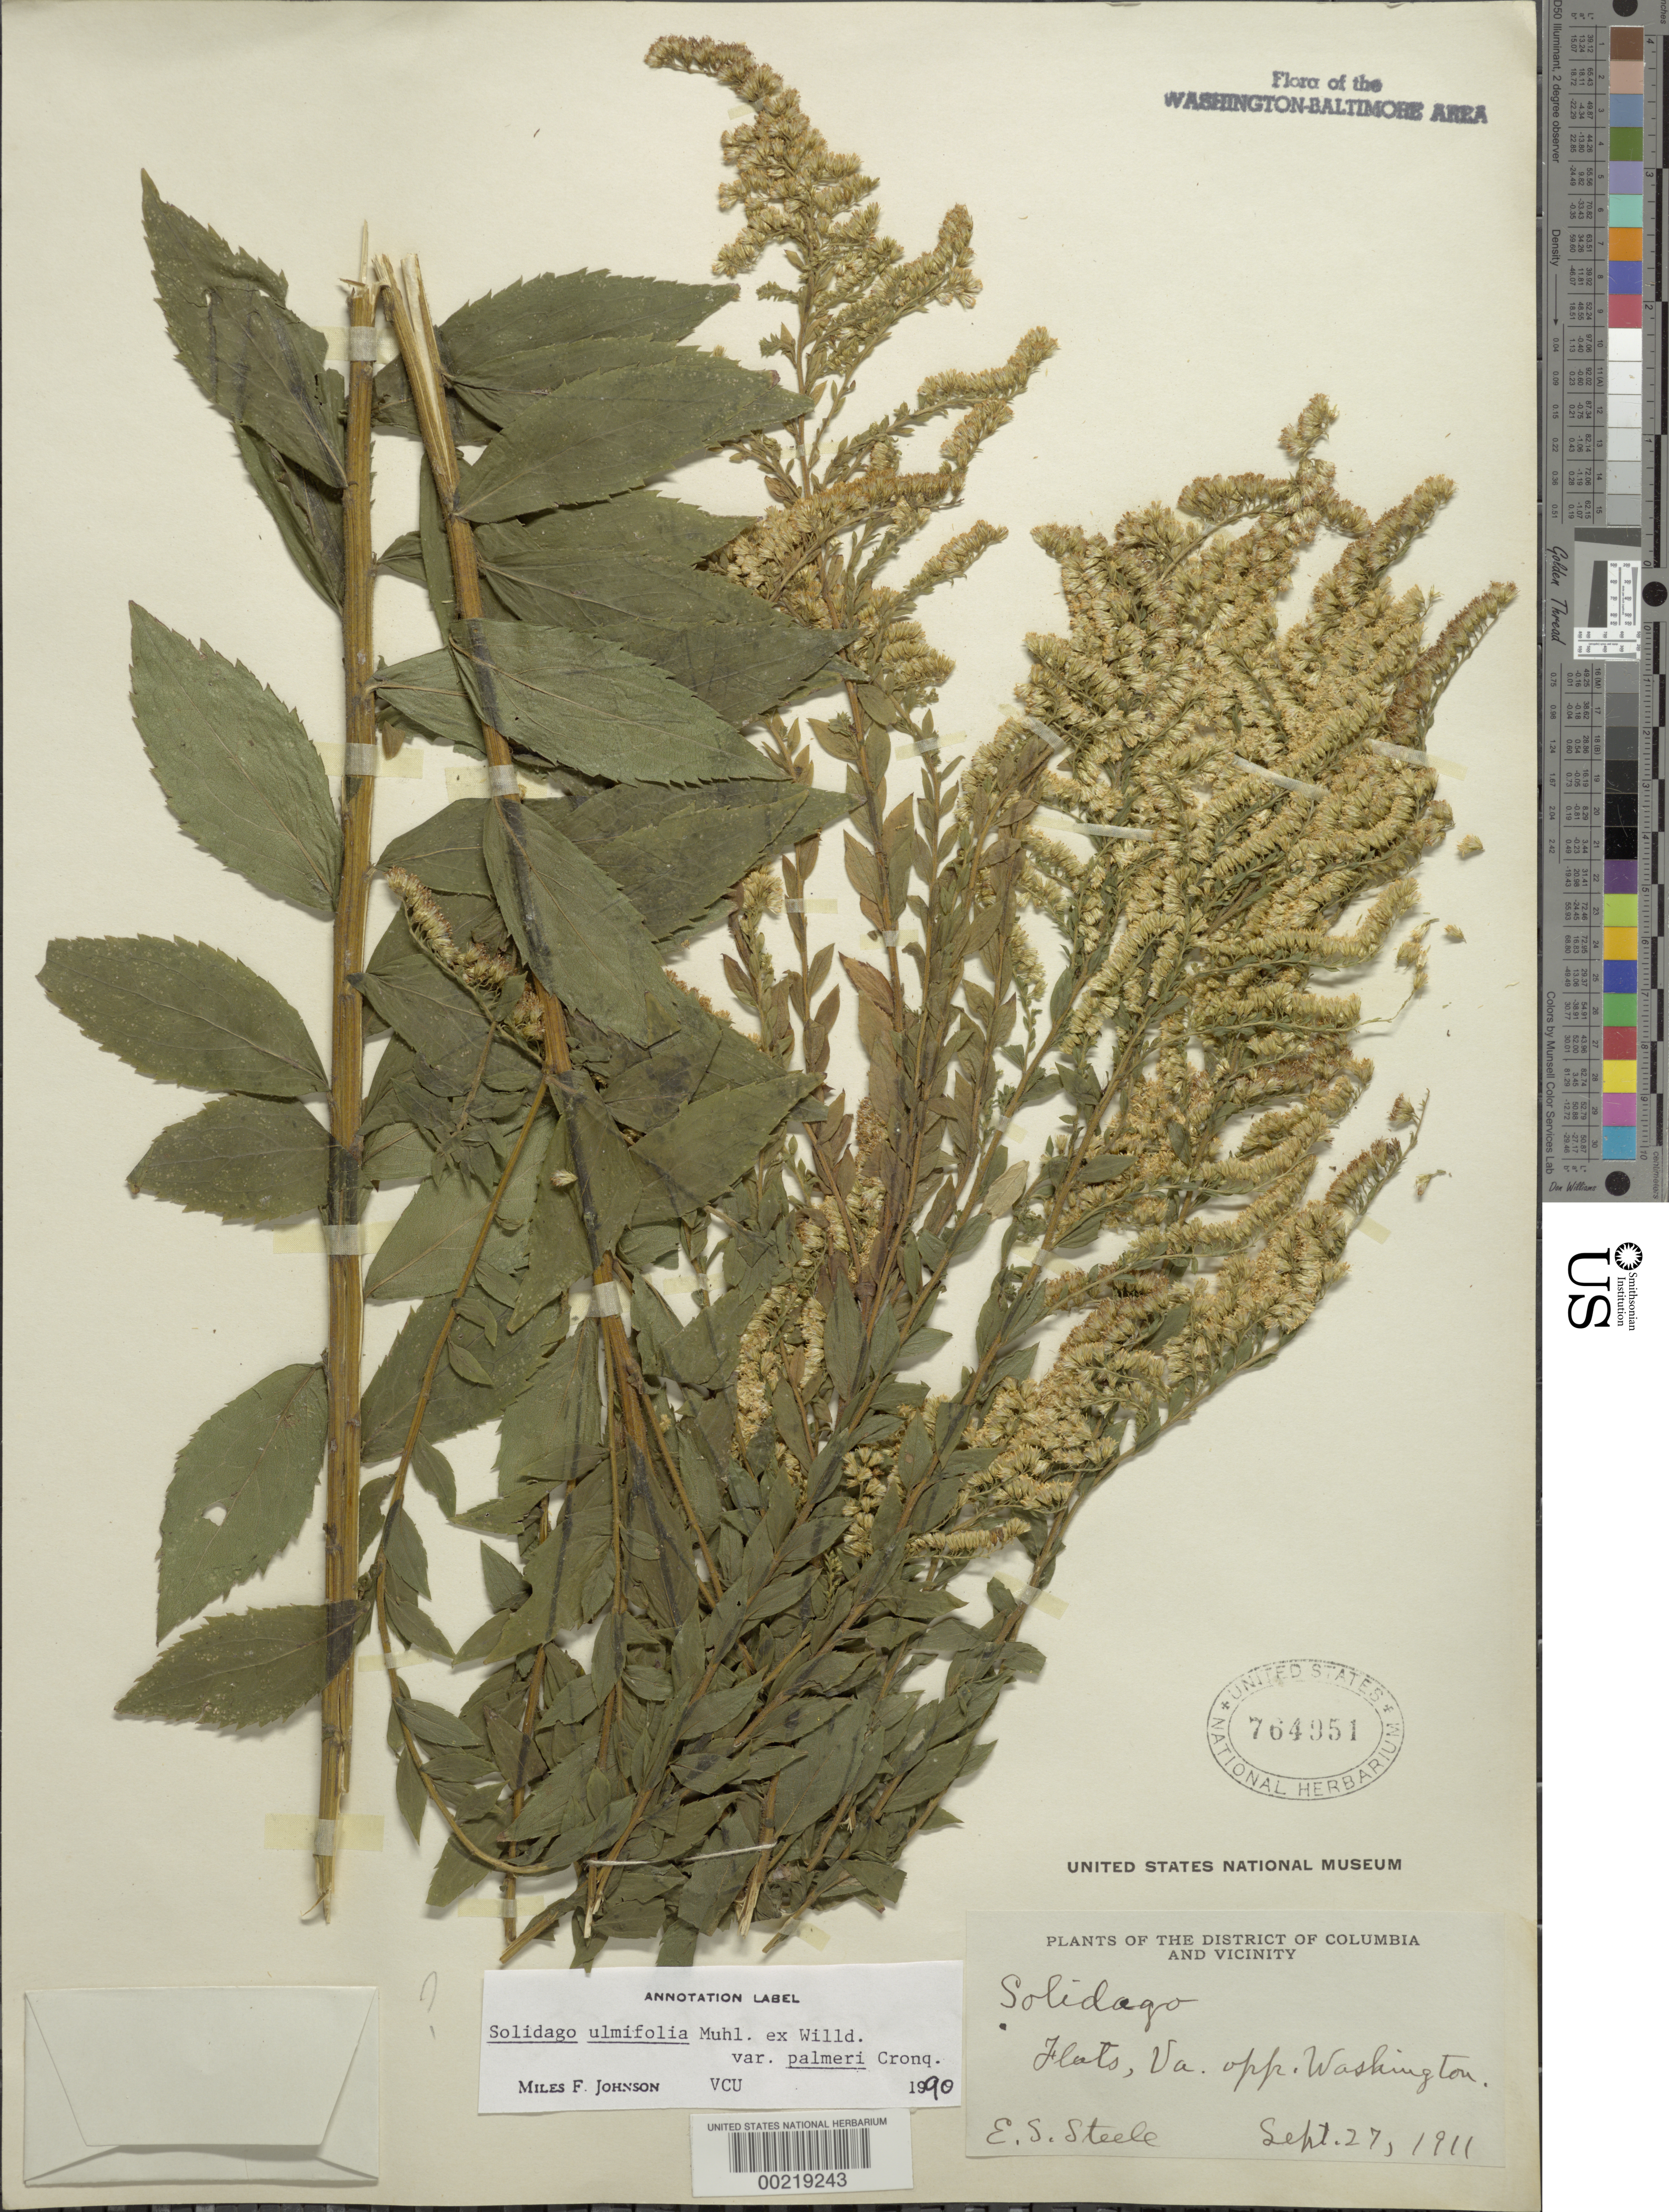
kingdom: Plantae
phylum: Tracheophyta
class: Magnoliopsida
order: Asterales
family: Asteraceae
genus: Solidago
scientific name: Solidago ulmifolia var. palmeri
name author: Mill.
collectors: E. Steele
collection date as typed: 27 Sep 1911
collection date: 1911-09-27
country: United States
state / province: Virginia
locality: opposite DC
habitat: Flats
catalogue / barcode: US 764951